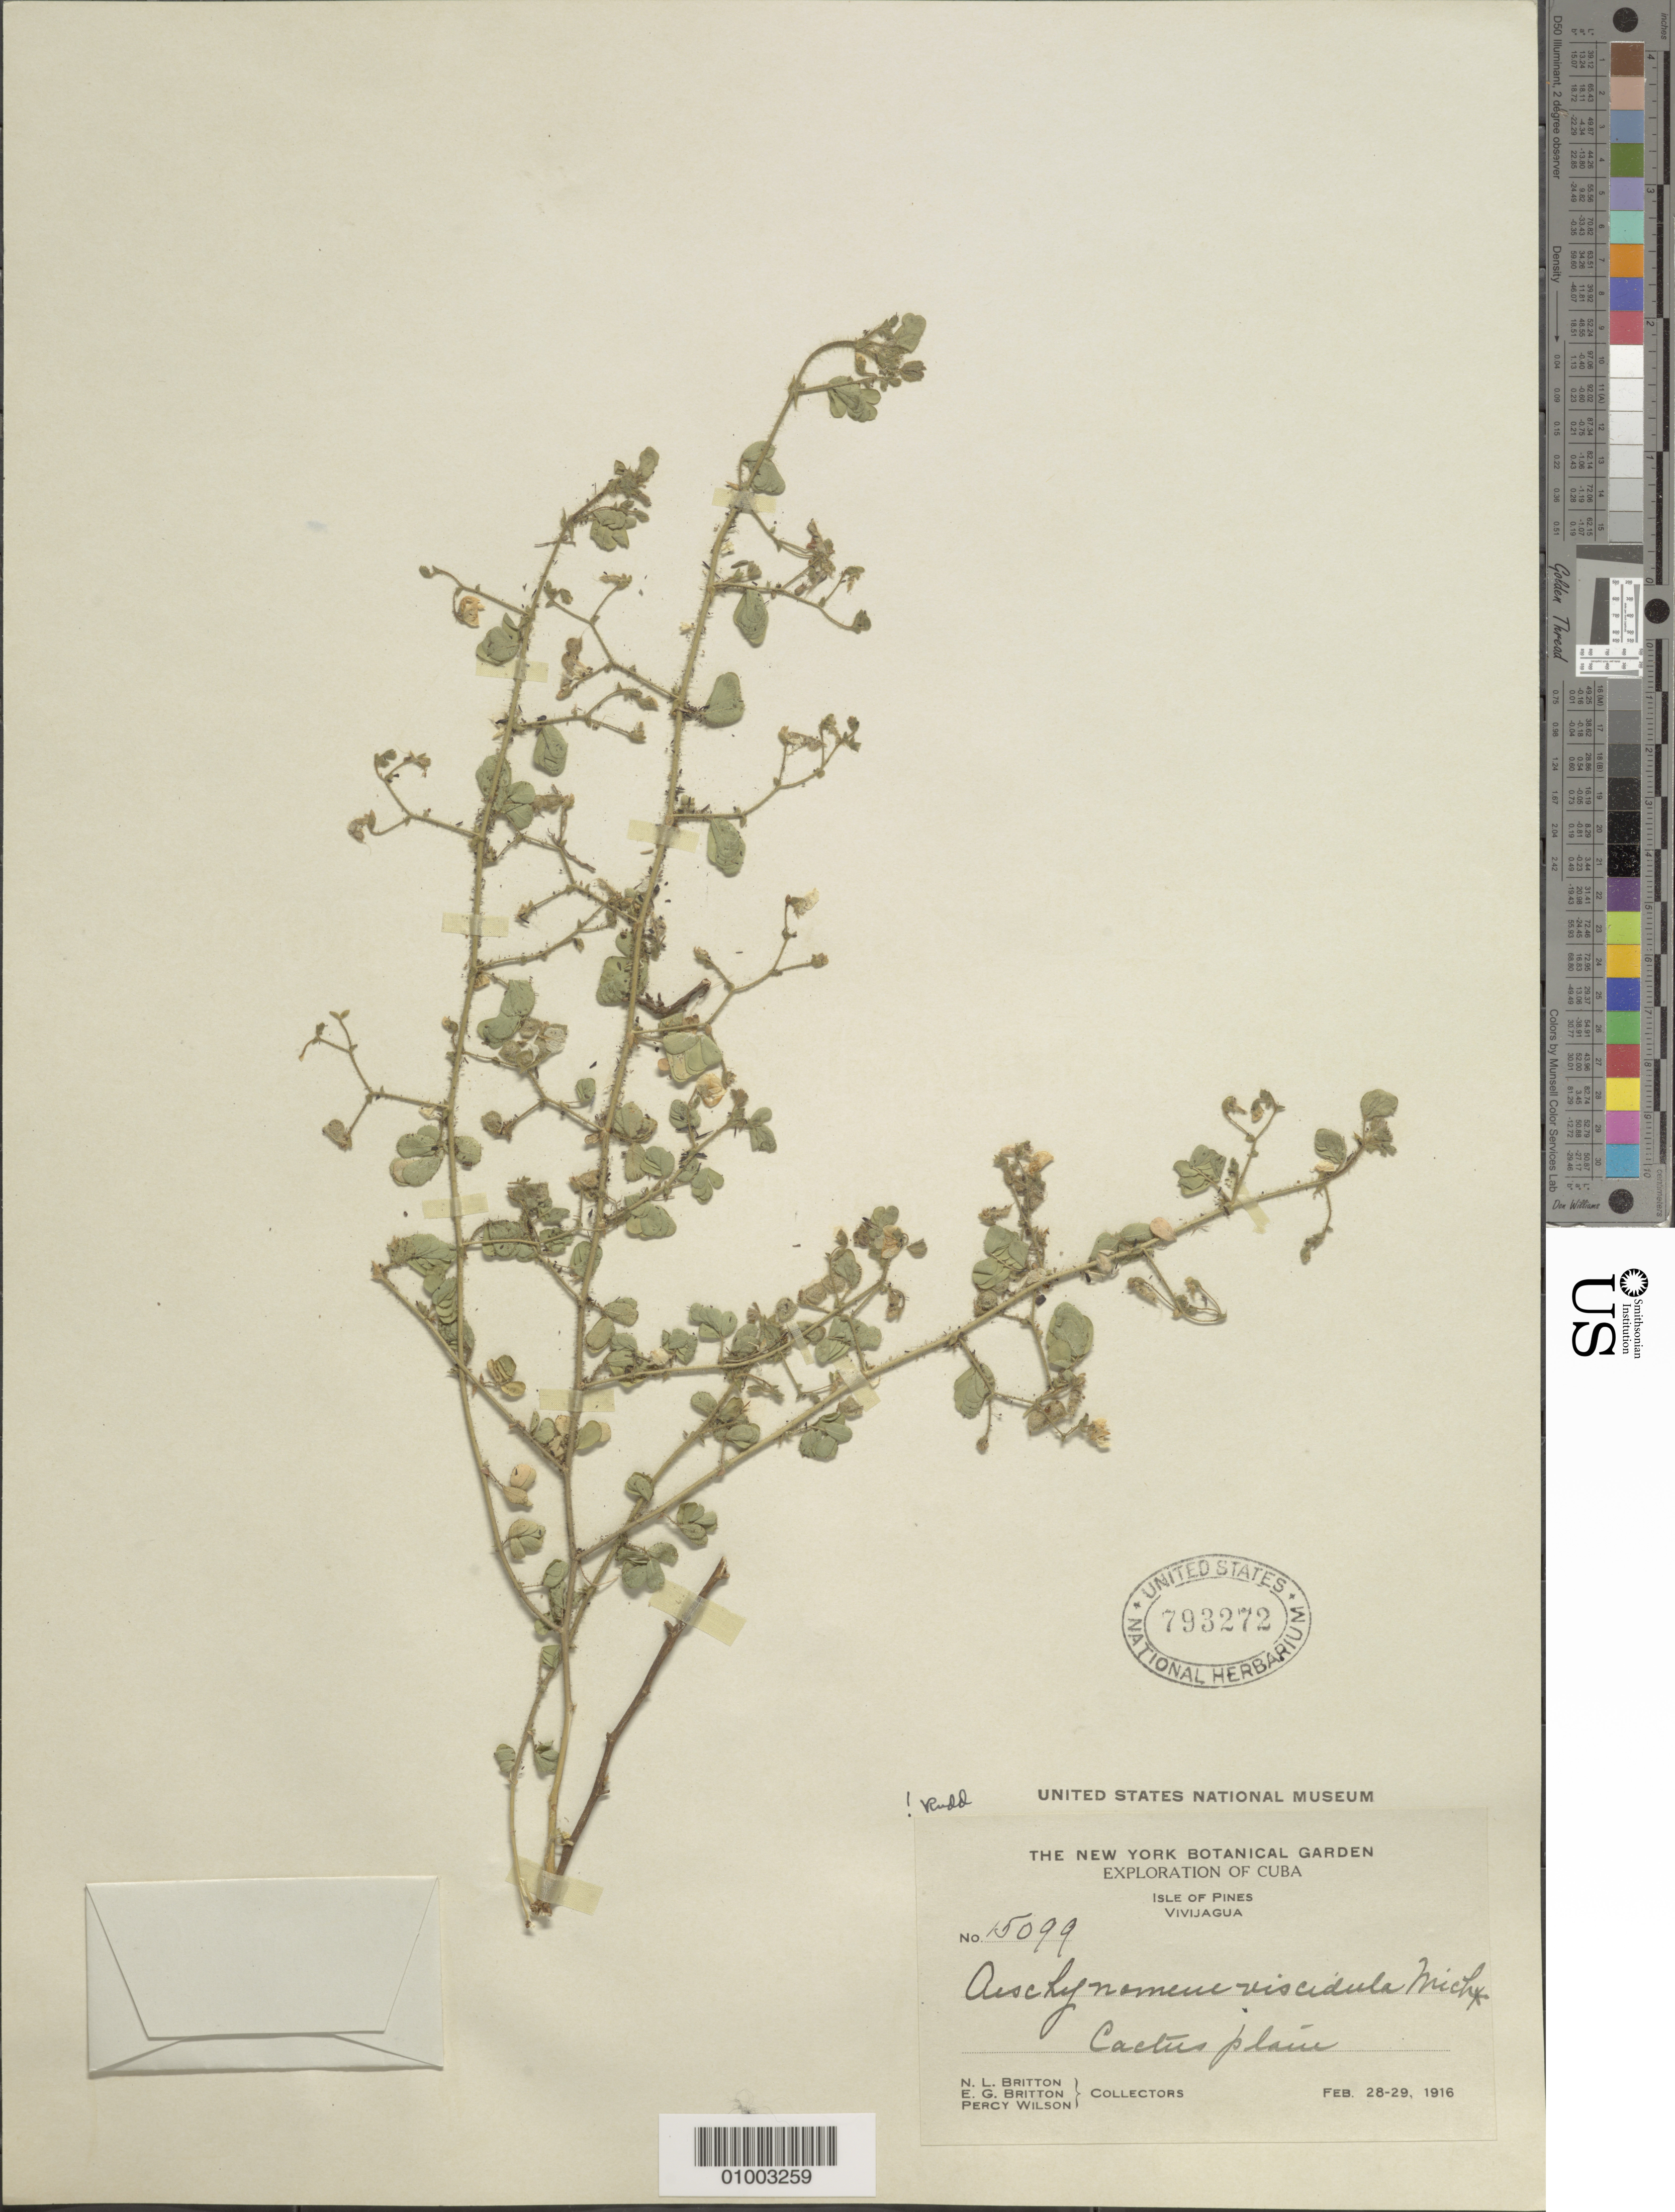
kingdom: Plantae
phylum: Tracheophyta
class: Magnoliopsida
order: Fabales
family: Fabaceae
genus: Aeschynomene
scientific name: Aeschynomene viscidula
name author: Michx.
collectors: E. G. Britton, N. Britton & P. Wilson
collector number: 15099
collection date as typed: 28 Feb 1916 to 29 Feb 1916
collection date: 1916-02-28/1916-02-29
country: Cuba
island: Isla de la Juventud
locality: Vivijagua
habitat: Cactus plain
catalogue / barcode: US 793272